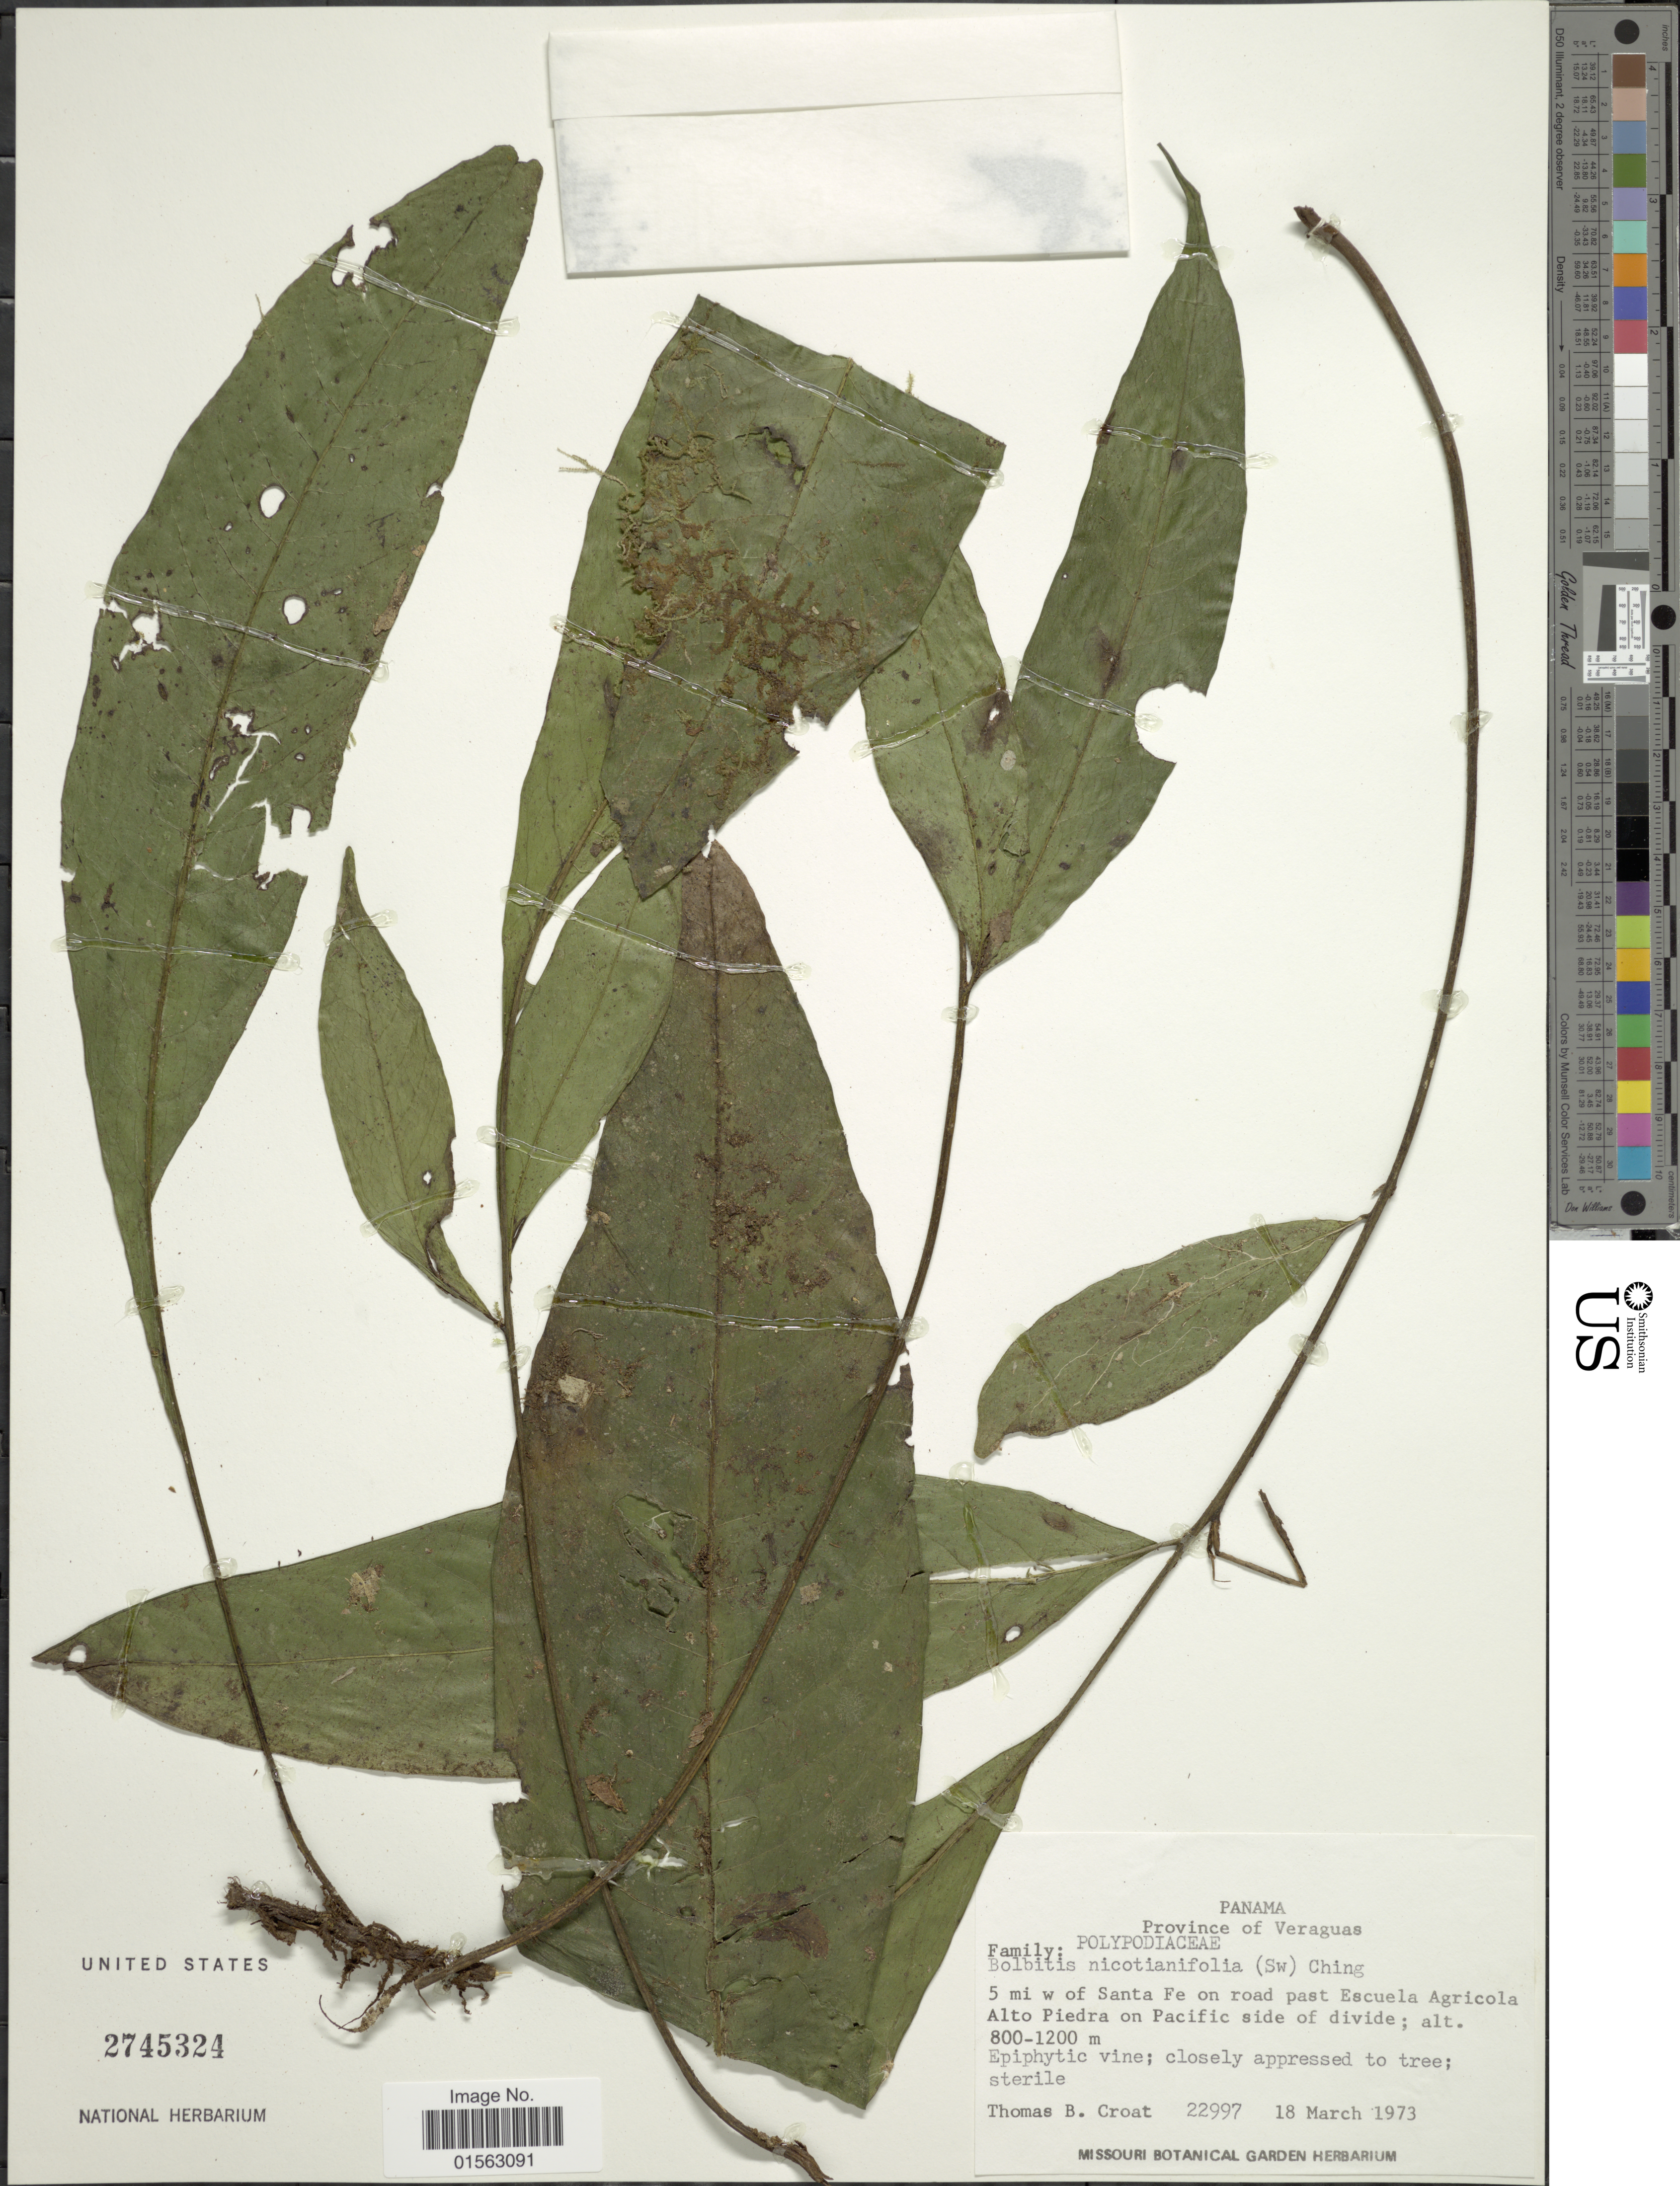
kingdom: Plantae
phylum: Tracheophyta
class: Polypodiopsida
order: Polypodiales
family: Dryopteridaceae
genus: Mickelia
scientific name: Mickelia nicotianifolia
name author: (Sw.) R.C. Moran et al.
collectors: T. B. Croat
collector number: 22997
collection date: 1973-03-18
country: Panama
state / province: Veraguas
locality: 5 mi w of Santa Fe on road past Escuela Agricola, Alto Piedra on Pacific side of divide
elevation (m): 800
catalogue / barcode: US 2745324